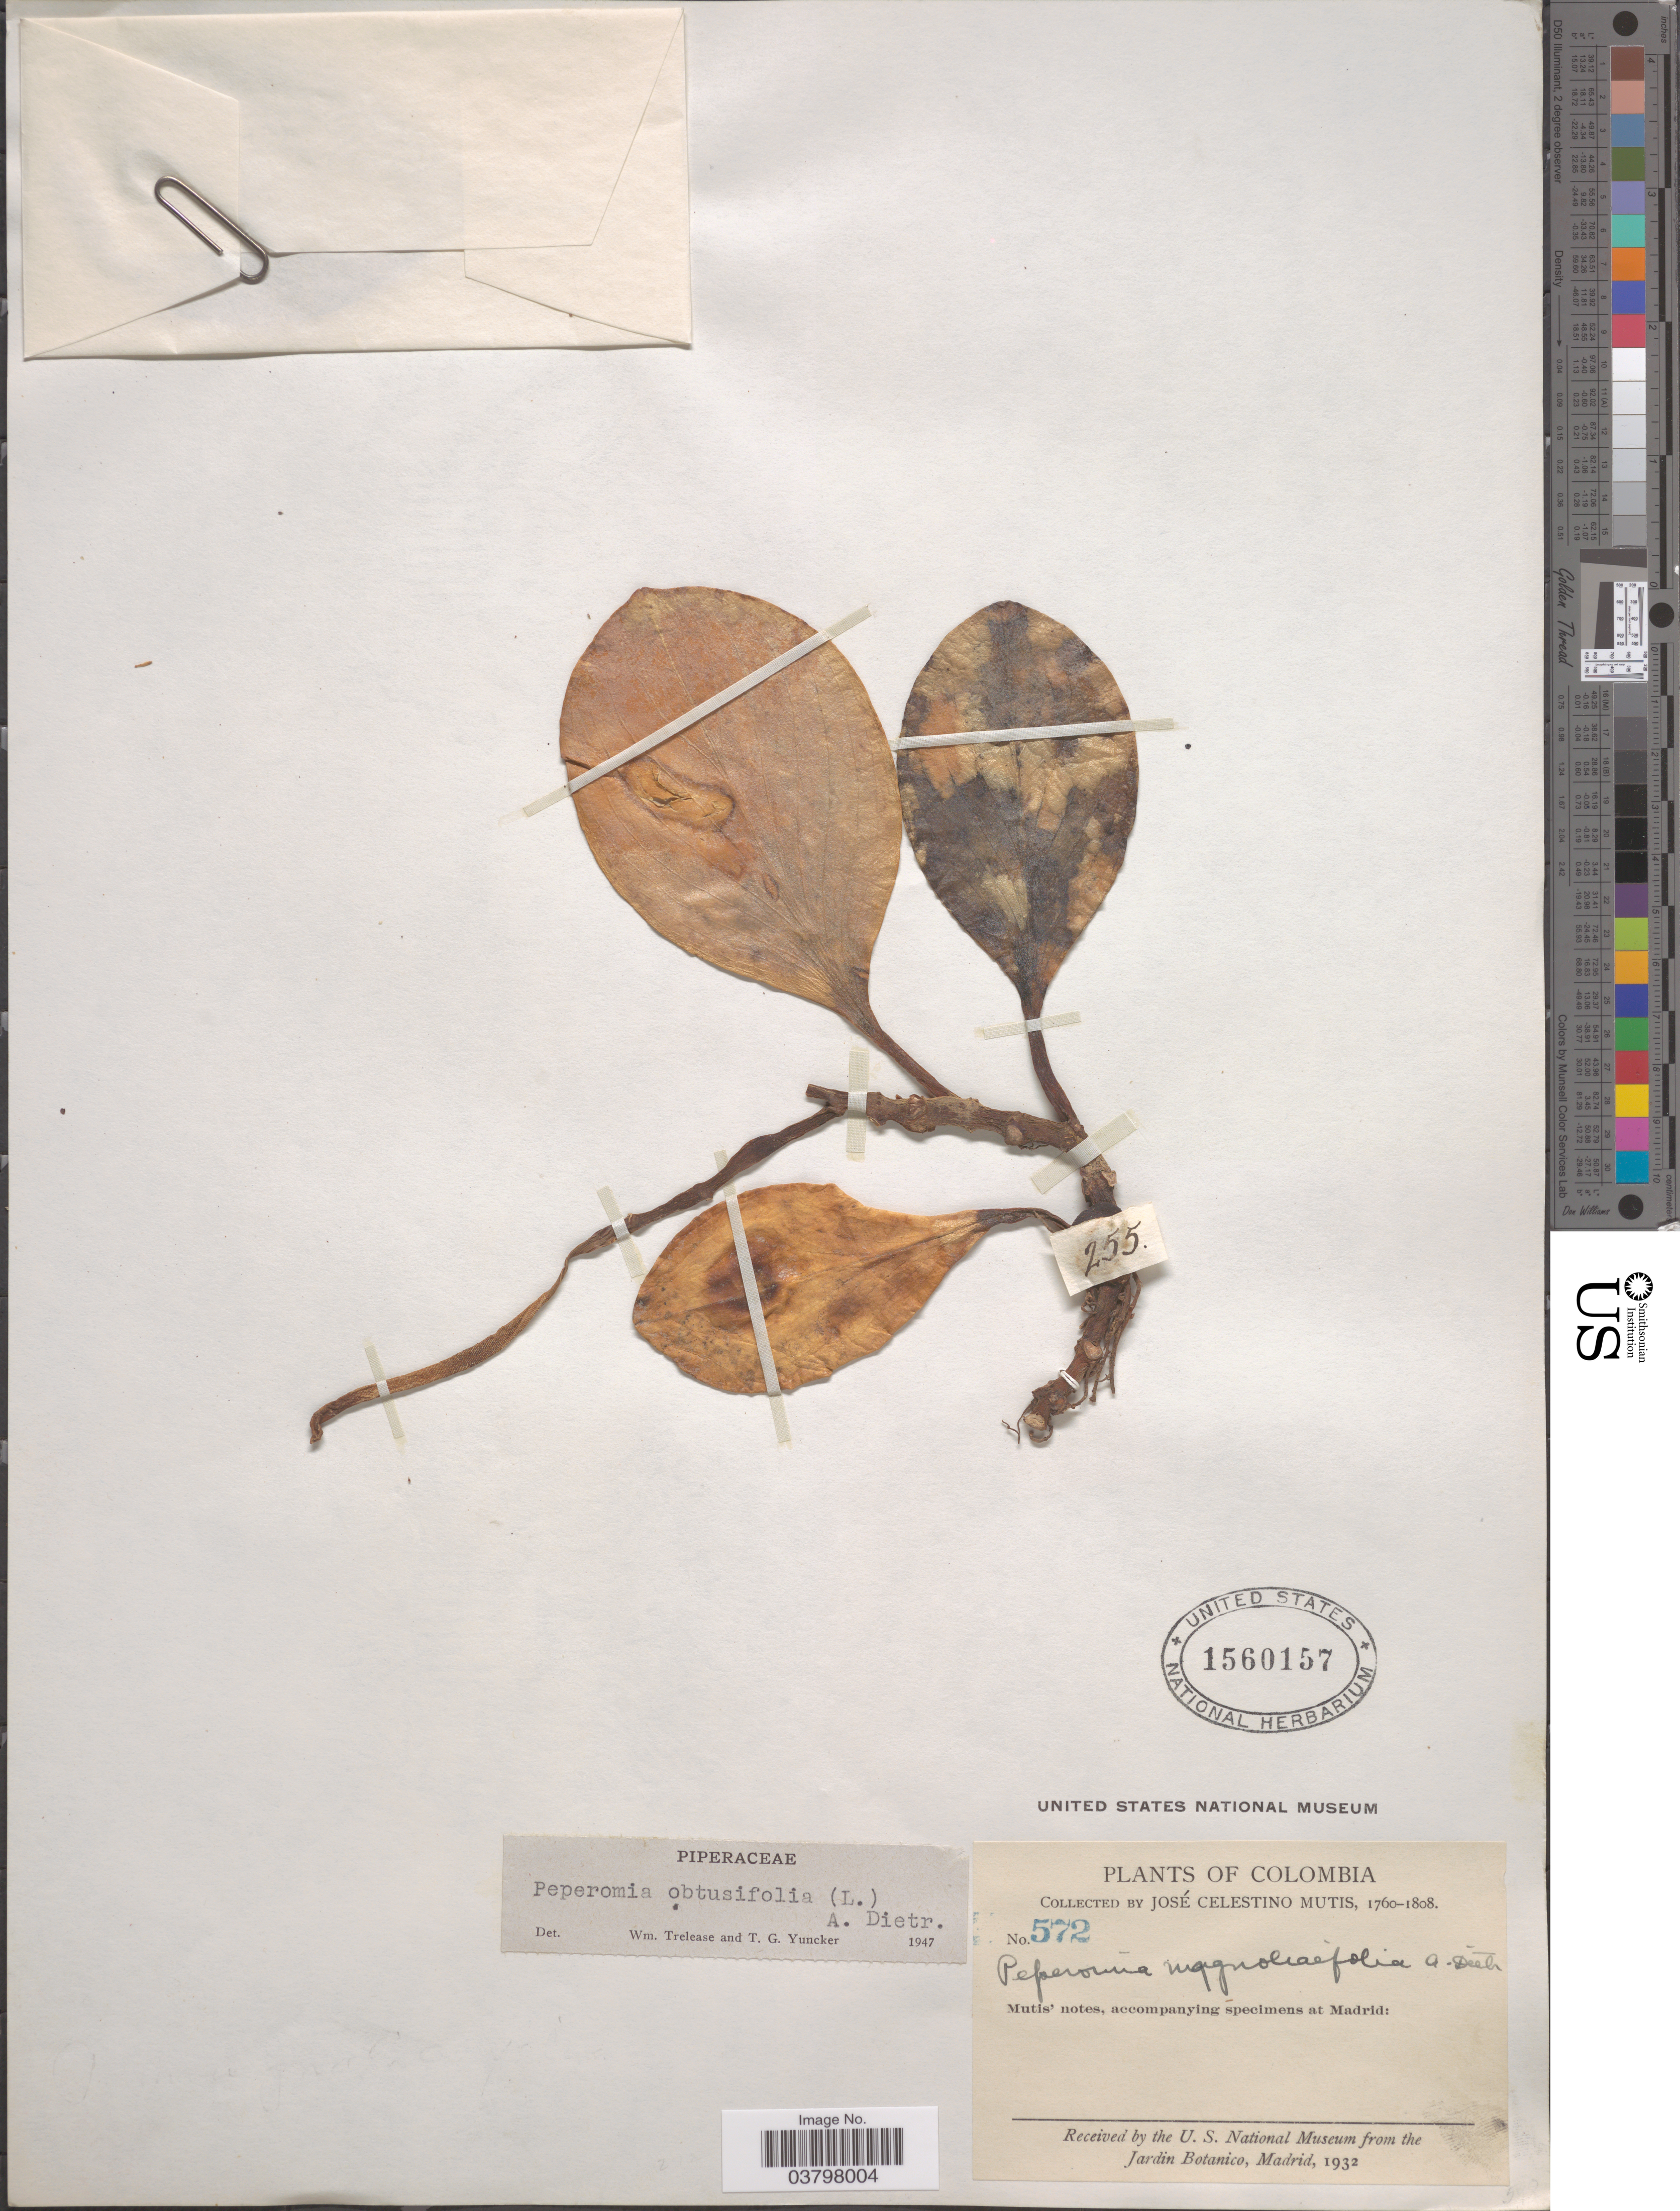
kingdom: Plantae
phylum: Tracheophyta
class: Magnoliopsida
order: Piperales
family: Piperaceae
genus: Peperomia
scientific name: Peperomia obtusifolia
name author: (L.) A. Dietr.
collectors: J. C. B. Mutis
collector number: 572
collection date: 1760/1808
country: Colombia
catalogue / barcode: US 1560157